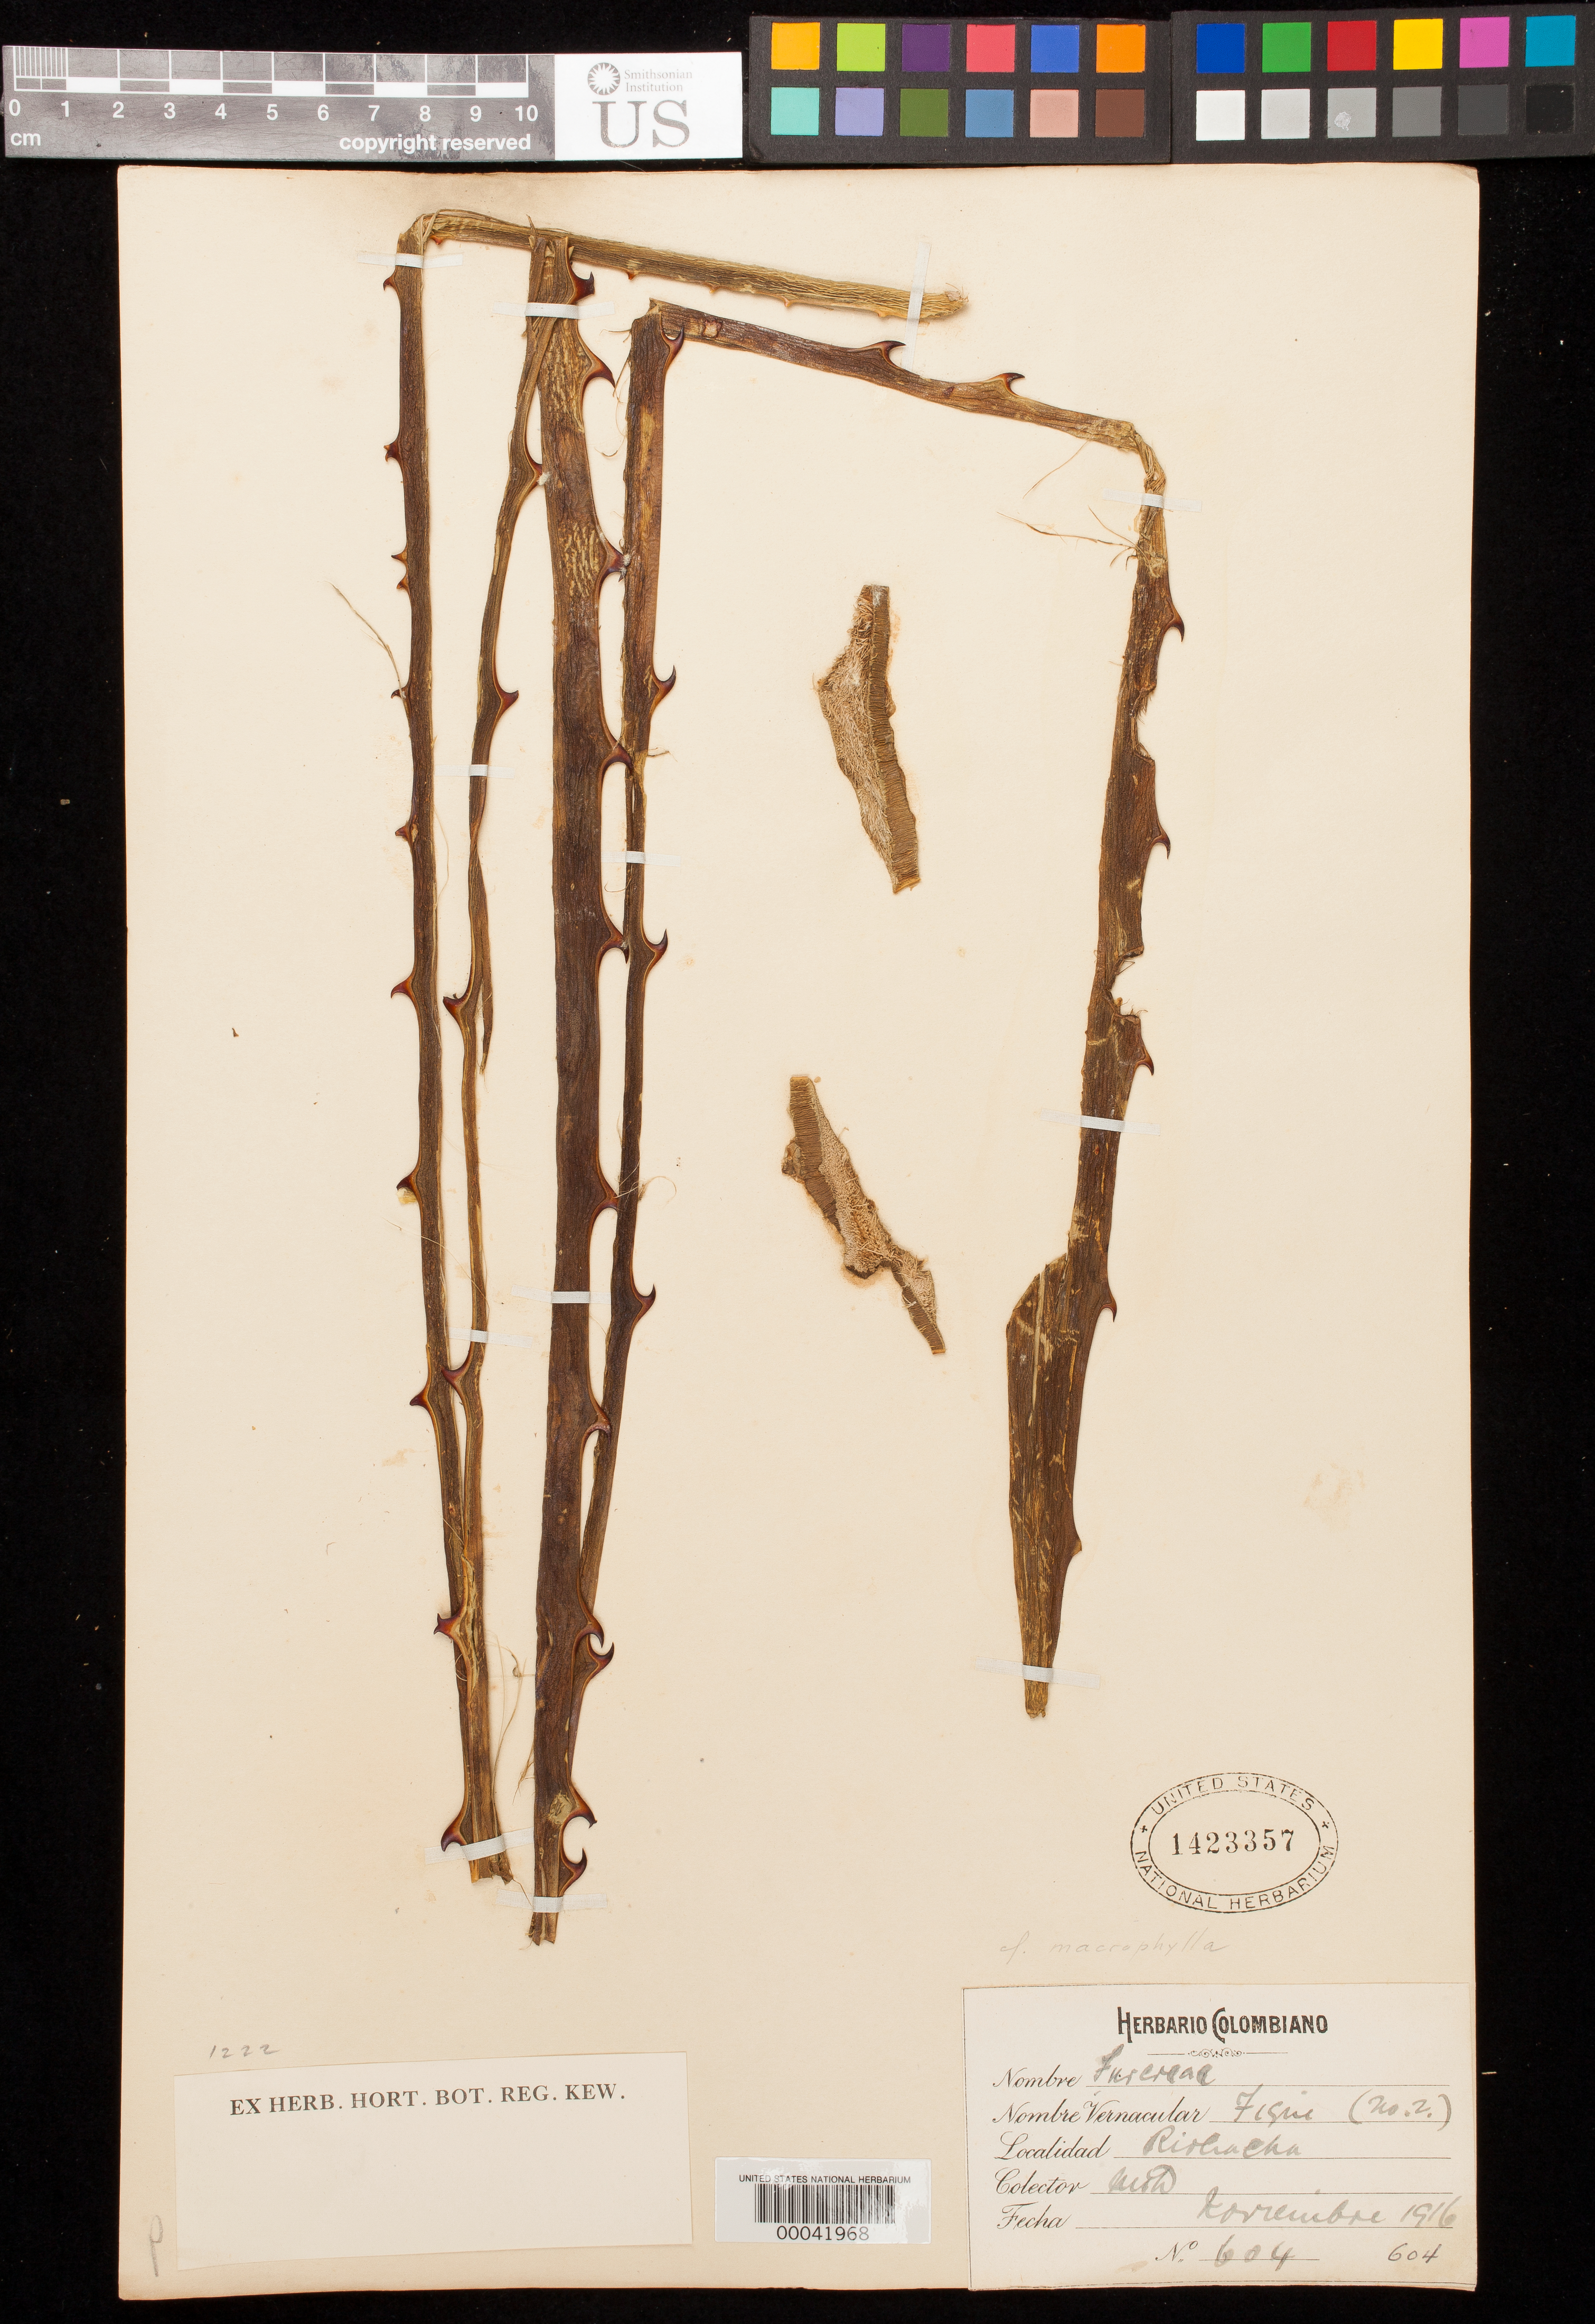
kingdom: Plantae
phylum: Tracheophyta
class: Liliopsida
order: Asparagales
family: Asparagaceae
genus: Furcraea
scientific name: Furcraea macrophylla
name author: Baker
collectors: M. T. Dawe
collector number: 604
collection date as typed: Nov 1916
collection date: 1916-11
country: Colombia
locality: Rio Hacha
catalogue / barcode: US 1423357